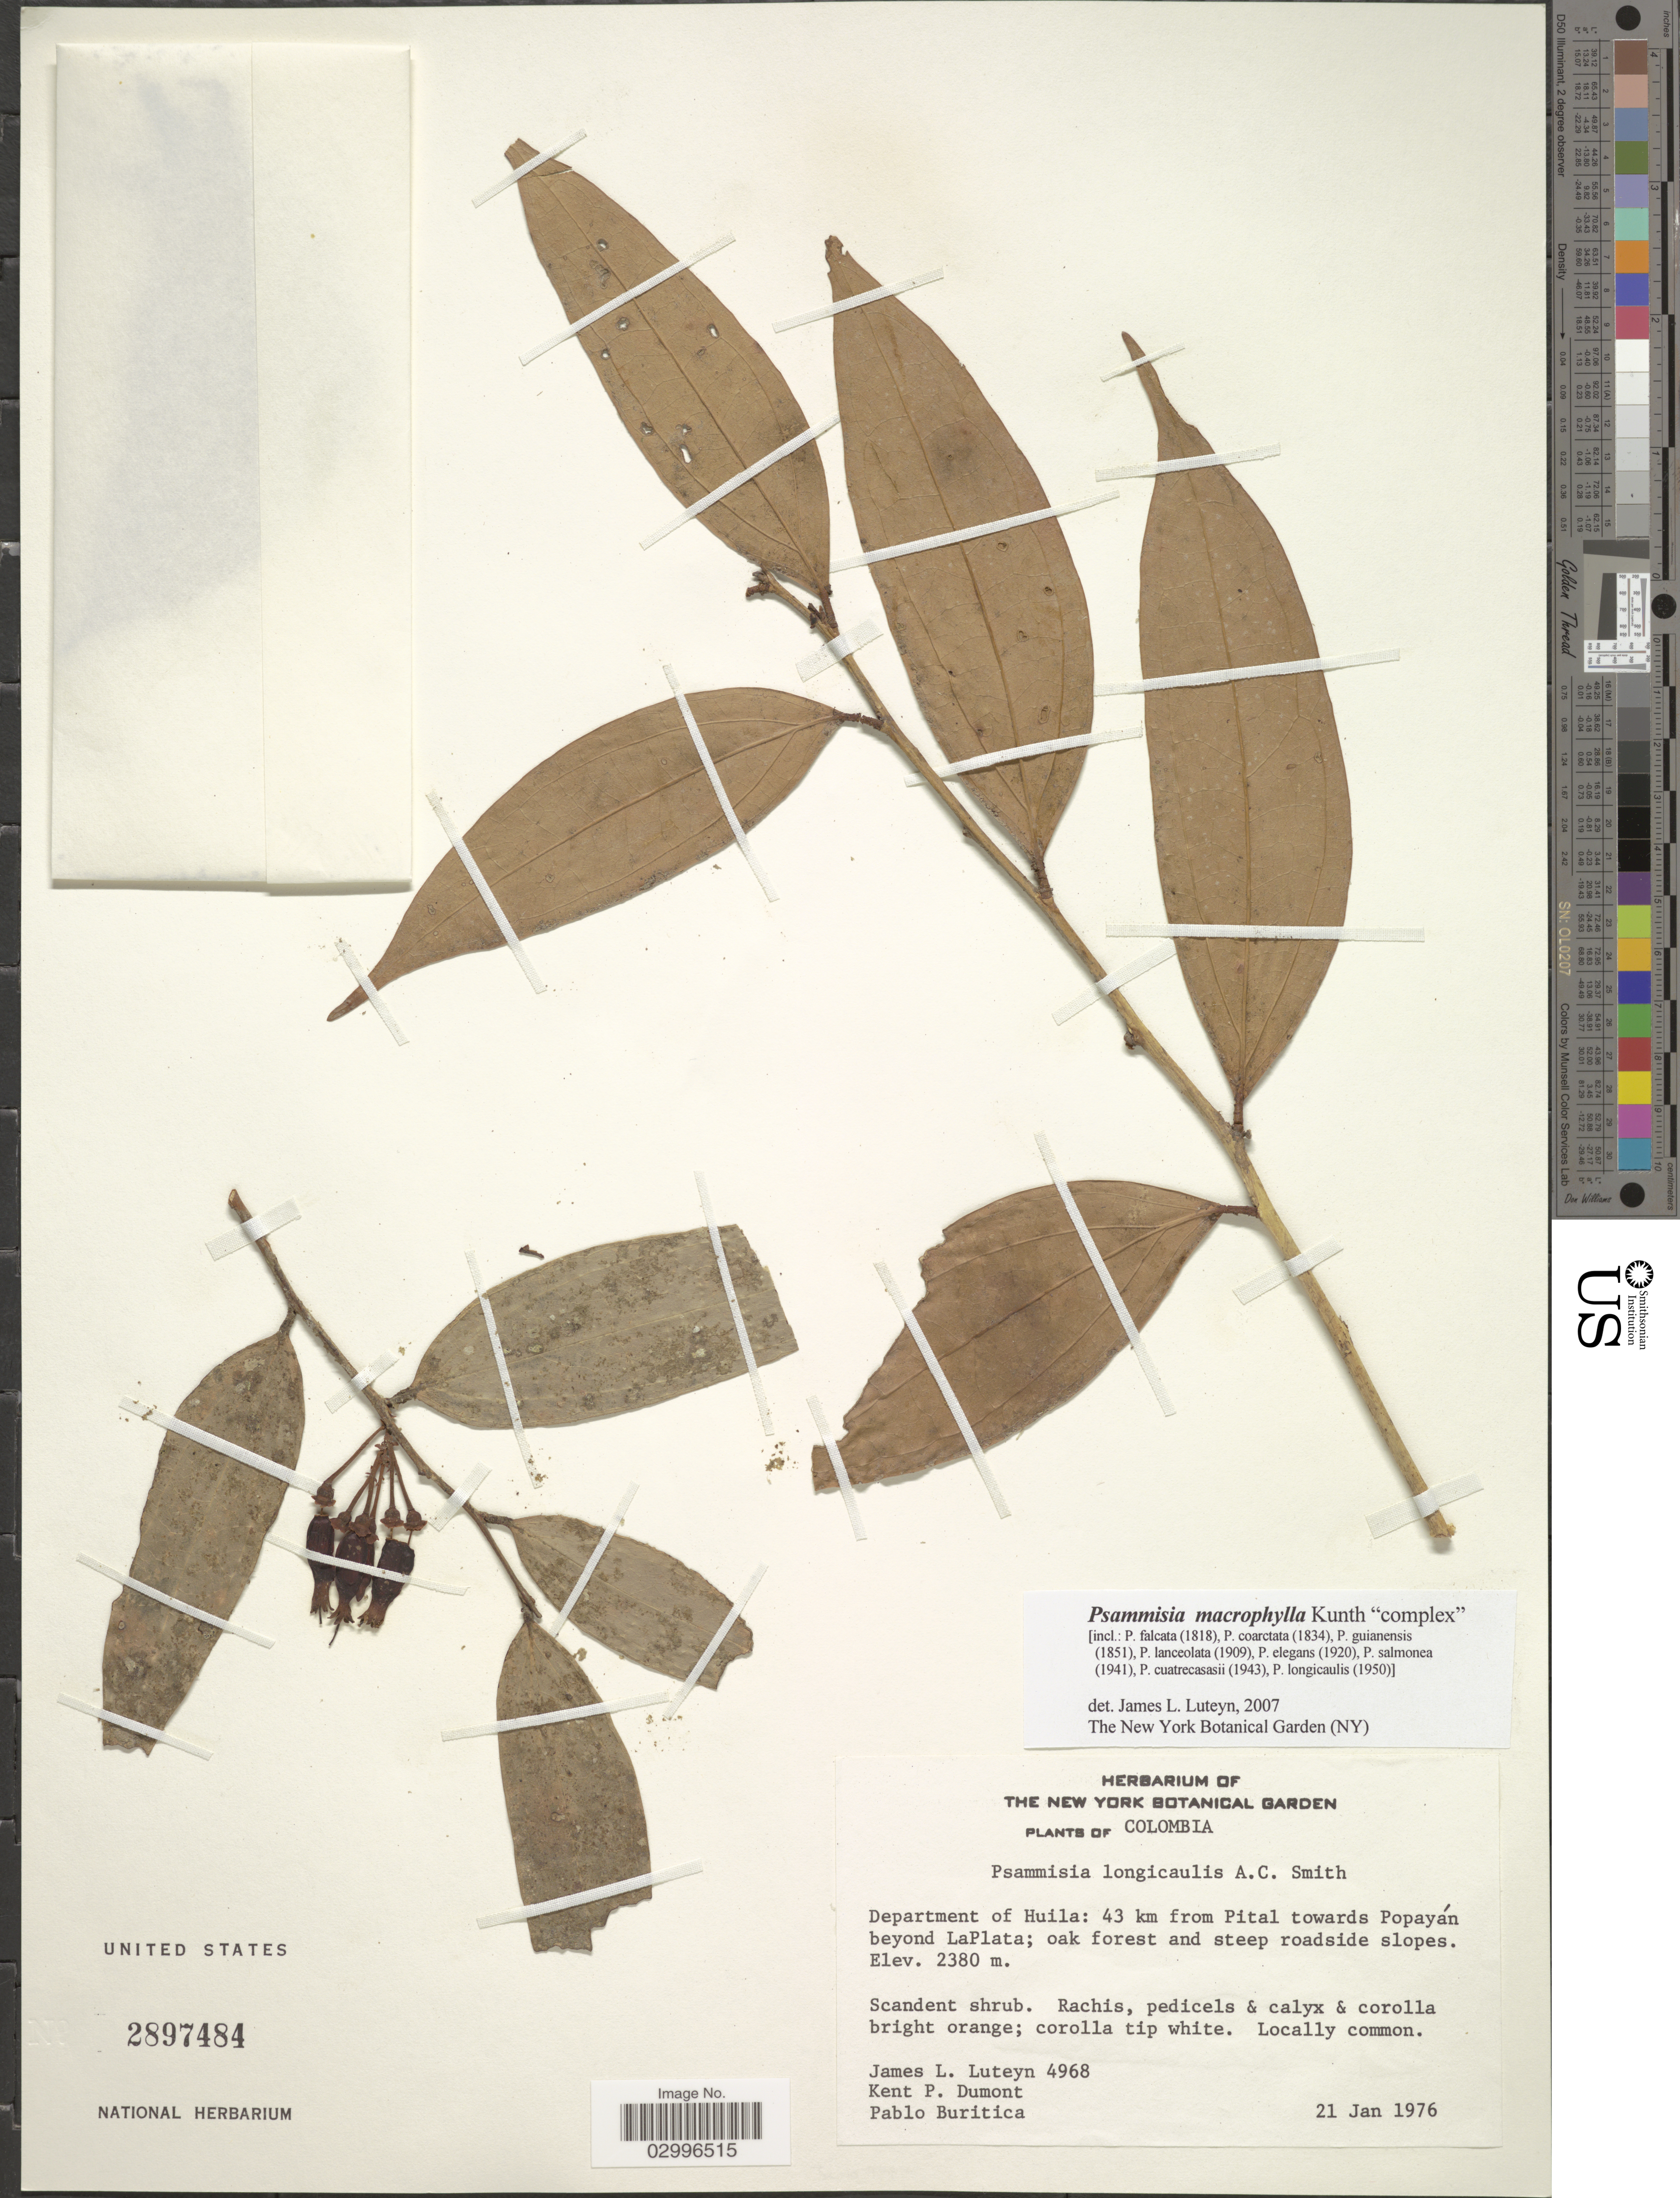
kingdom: Plantae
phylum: Tracheophyta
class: Magnoliopsida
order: Ericales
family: Ericaceae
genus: Psammisia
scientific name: Psammisia macrophylla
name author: (Kunth) Klotzsch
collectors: J. L. Luteyn, K. P. Dumont & P. Buritica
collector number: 4968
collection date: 1976-01-21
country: Colombia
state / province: Huila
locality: Department of Huila: 43 km from Pital towards Popayán beyond LaPlata.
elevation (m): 2380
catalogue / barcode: US 2897484